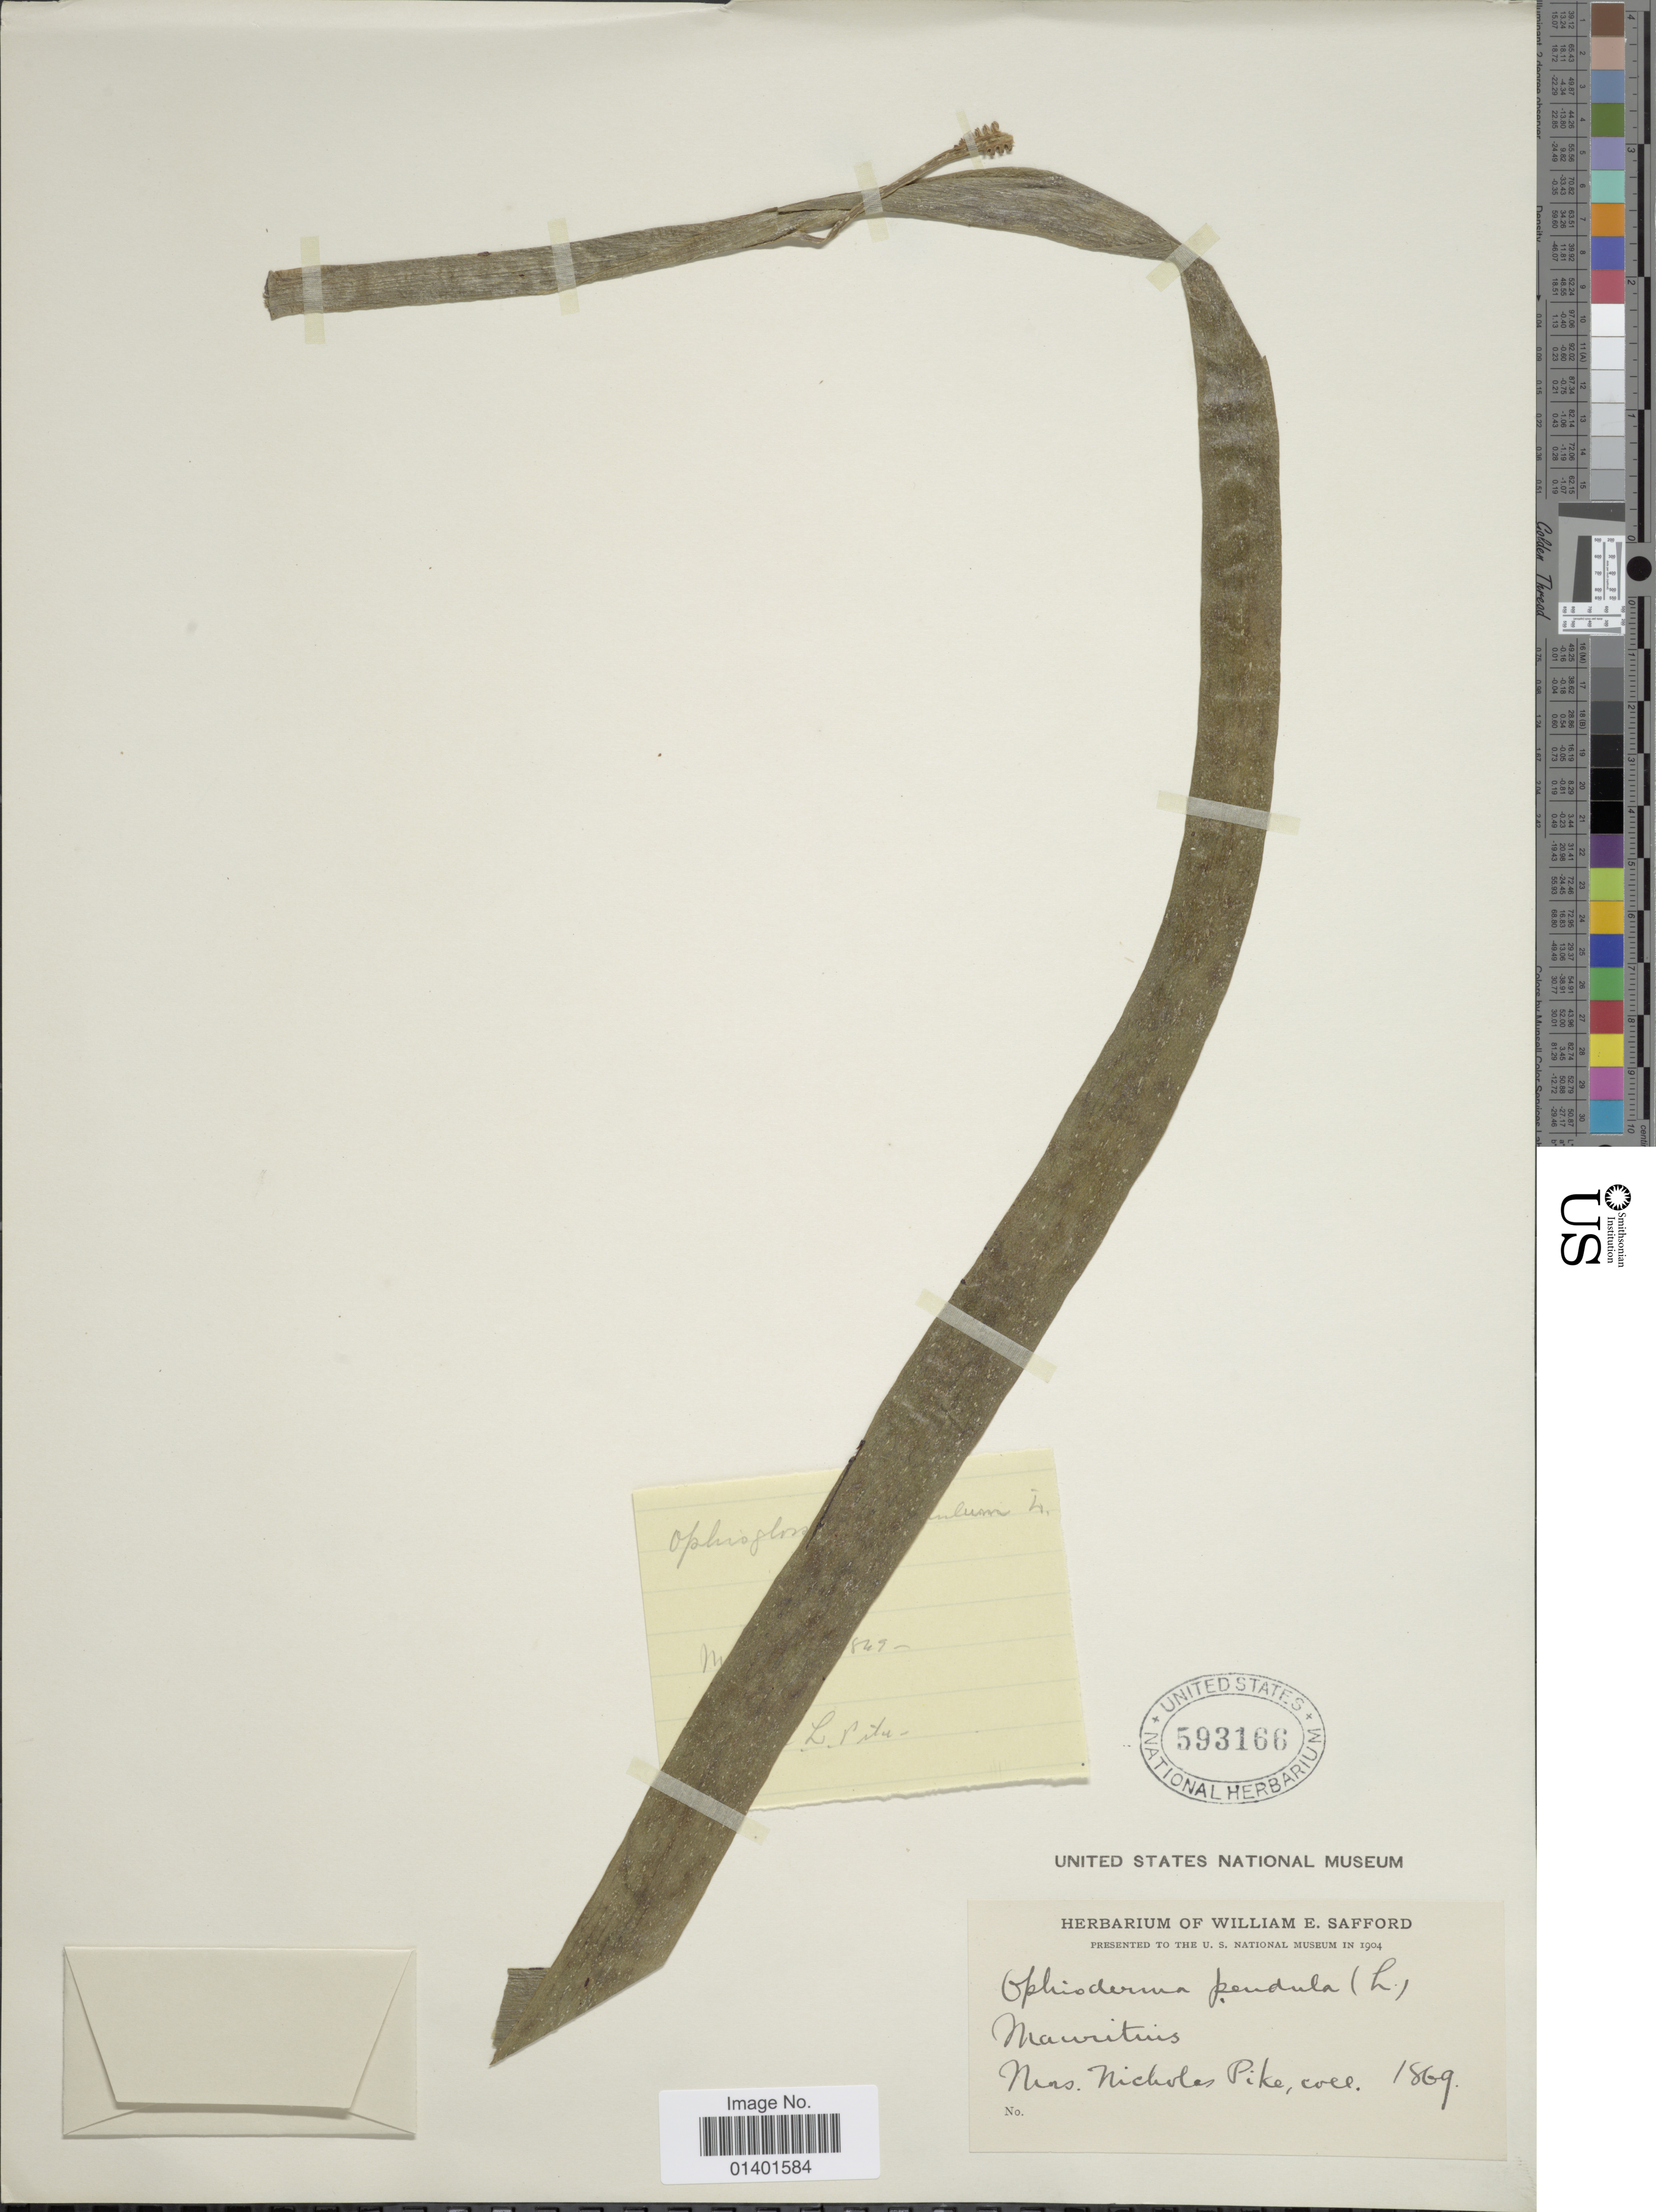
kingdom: Plantae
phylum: Tracheophyta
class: Polypodiopsida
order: Ophioglossales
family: Ophioglossaceae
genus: Ophioglossum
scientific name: Ophioglossum pendulum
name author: L.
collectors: N. Pike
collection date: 1869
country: Mauritius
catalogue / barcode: US 593166